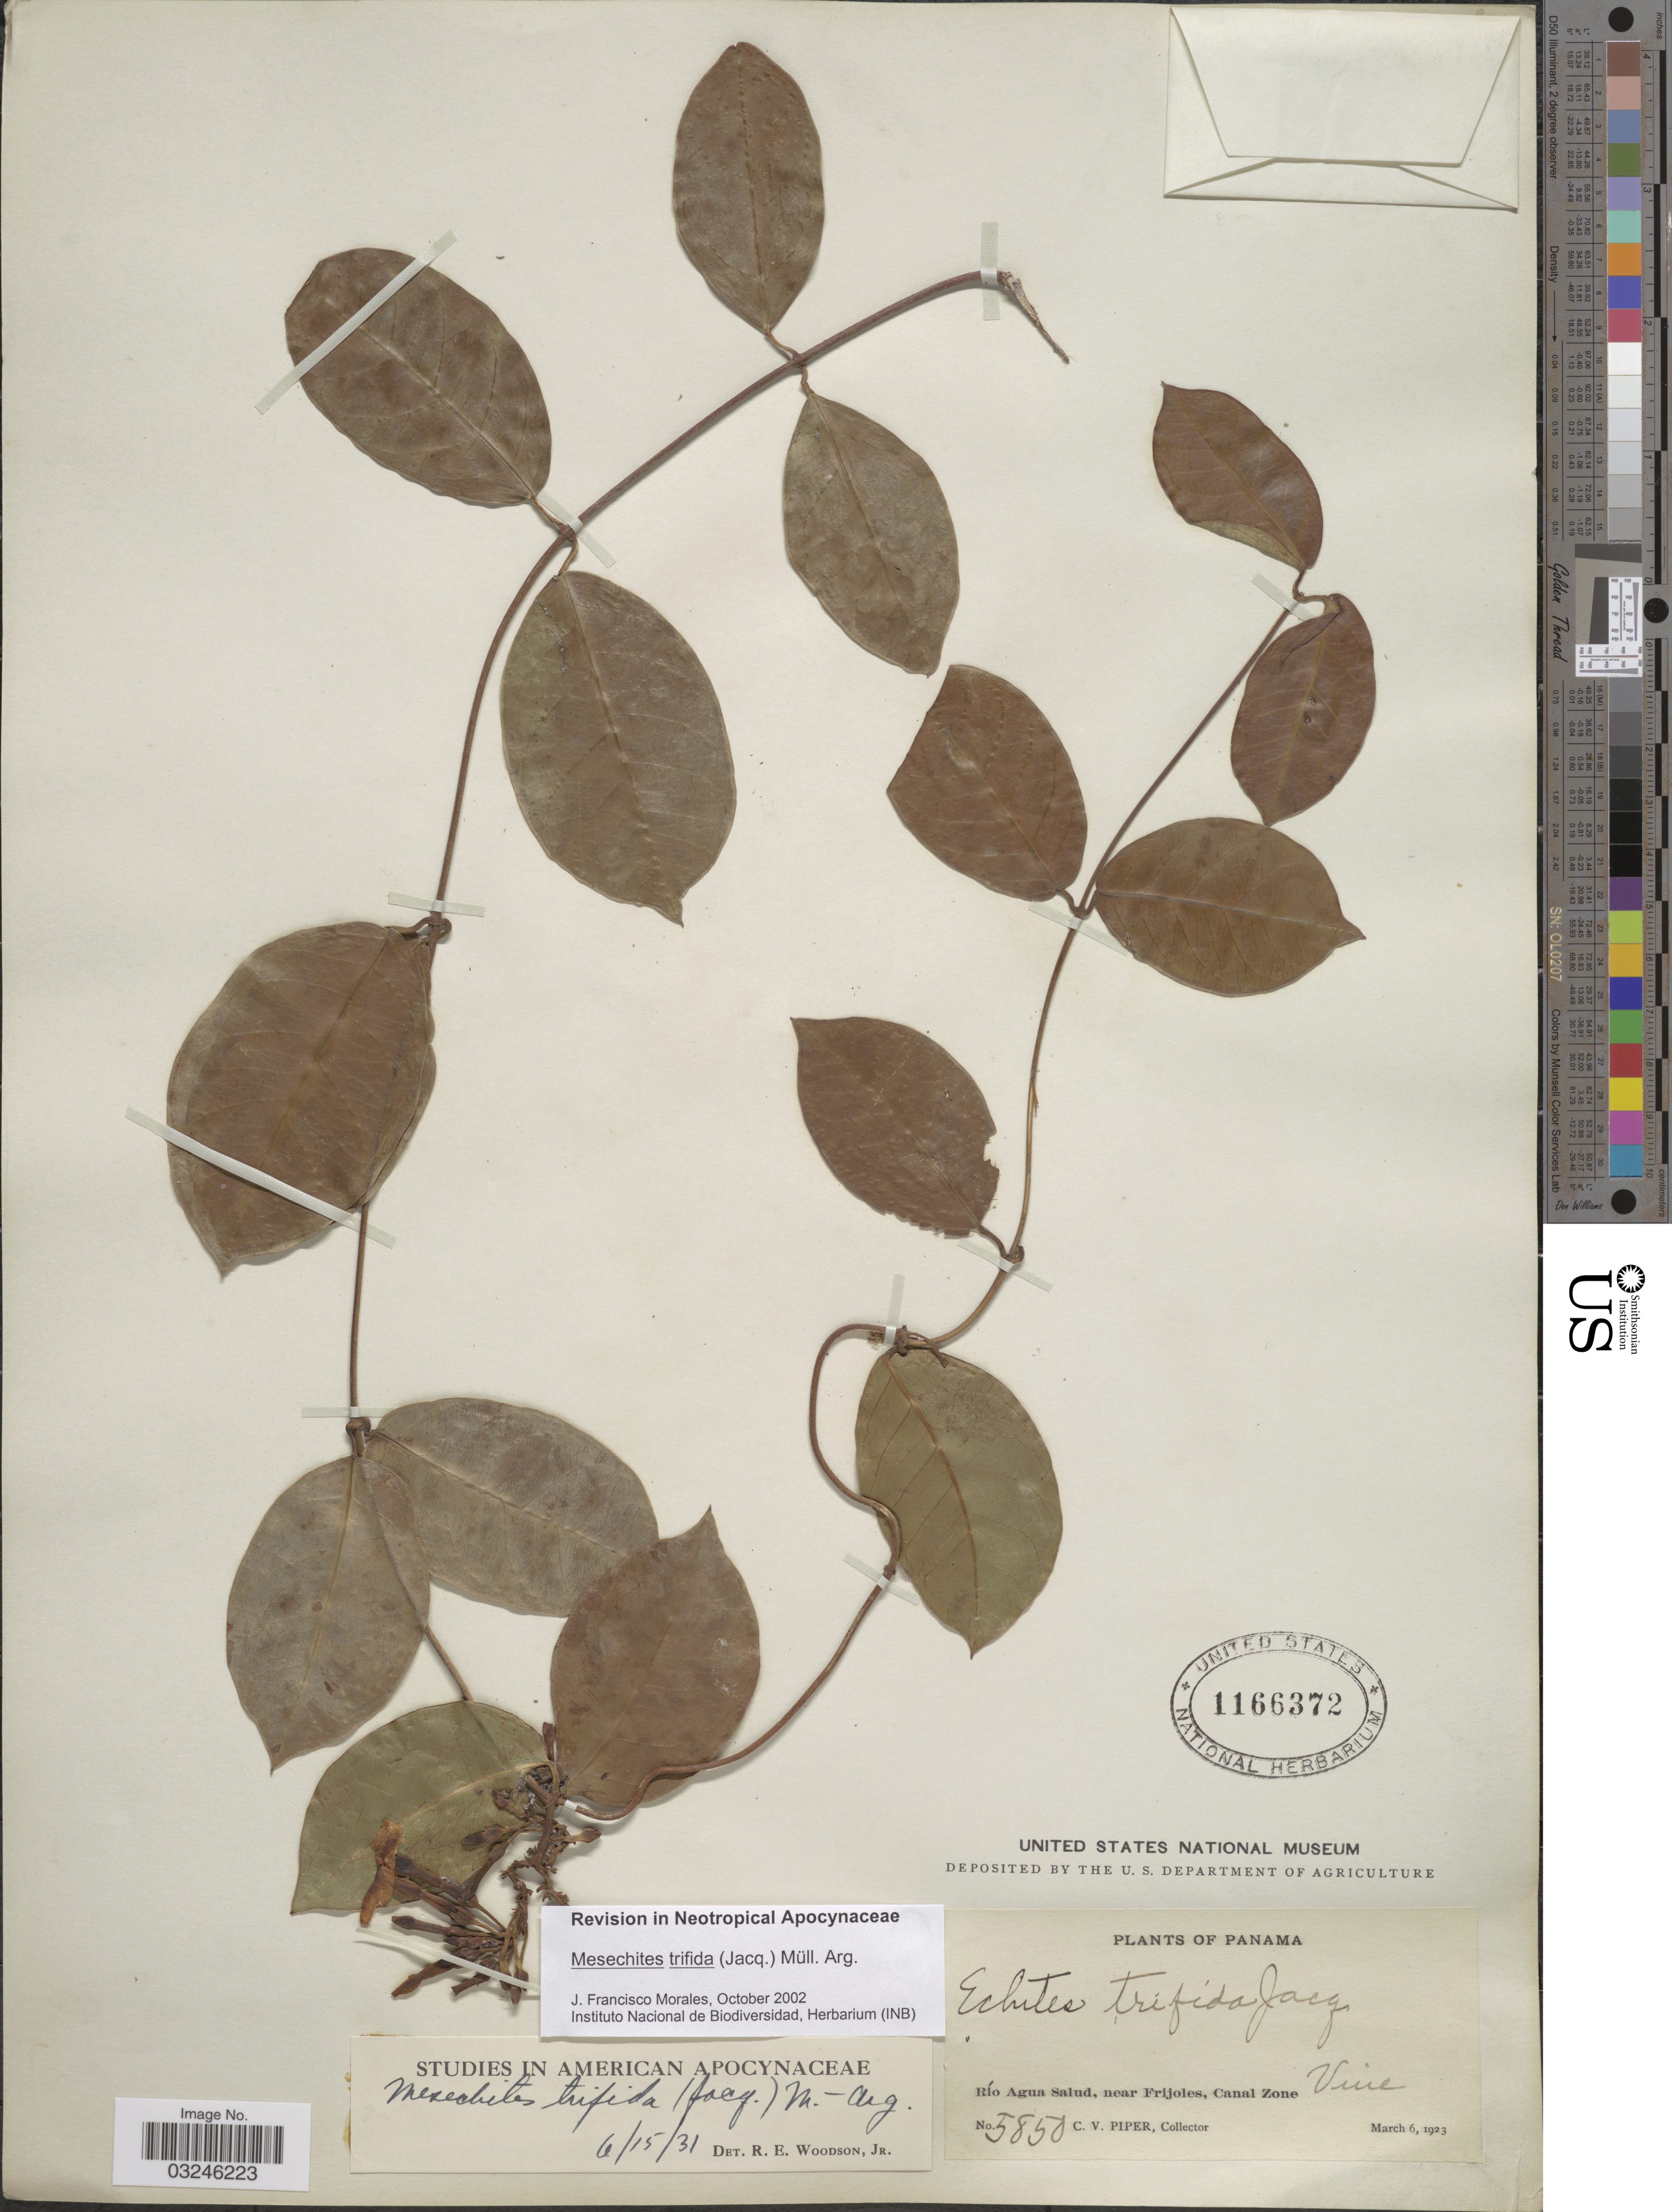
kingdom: Plantae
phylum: Tracheophyta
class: Magnoliopsida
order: Gentianales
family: Apocynaceae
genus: Mesechites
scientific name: Mesechites trifidus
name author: (Jacq.) Müll. Arg.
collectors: C. V. Piper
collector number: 5850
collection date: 1923-03-06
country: Panama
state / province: Colón / Panamá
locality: Río Agua Salud, near Frijoles, Canal Zone.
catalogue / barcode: US 1166372